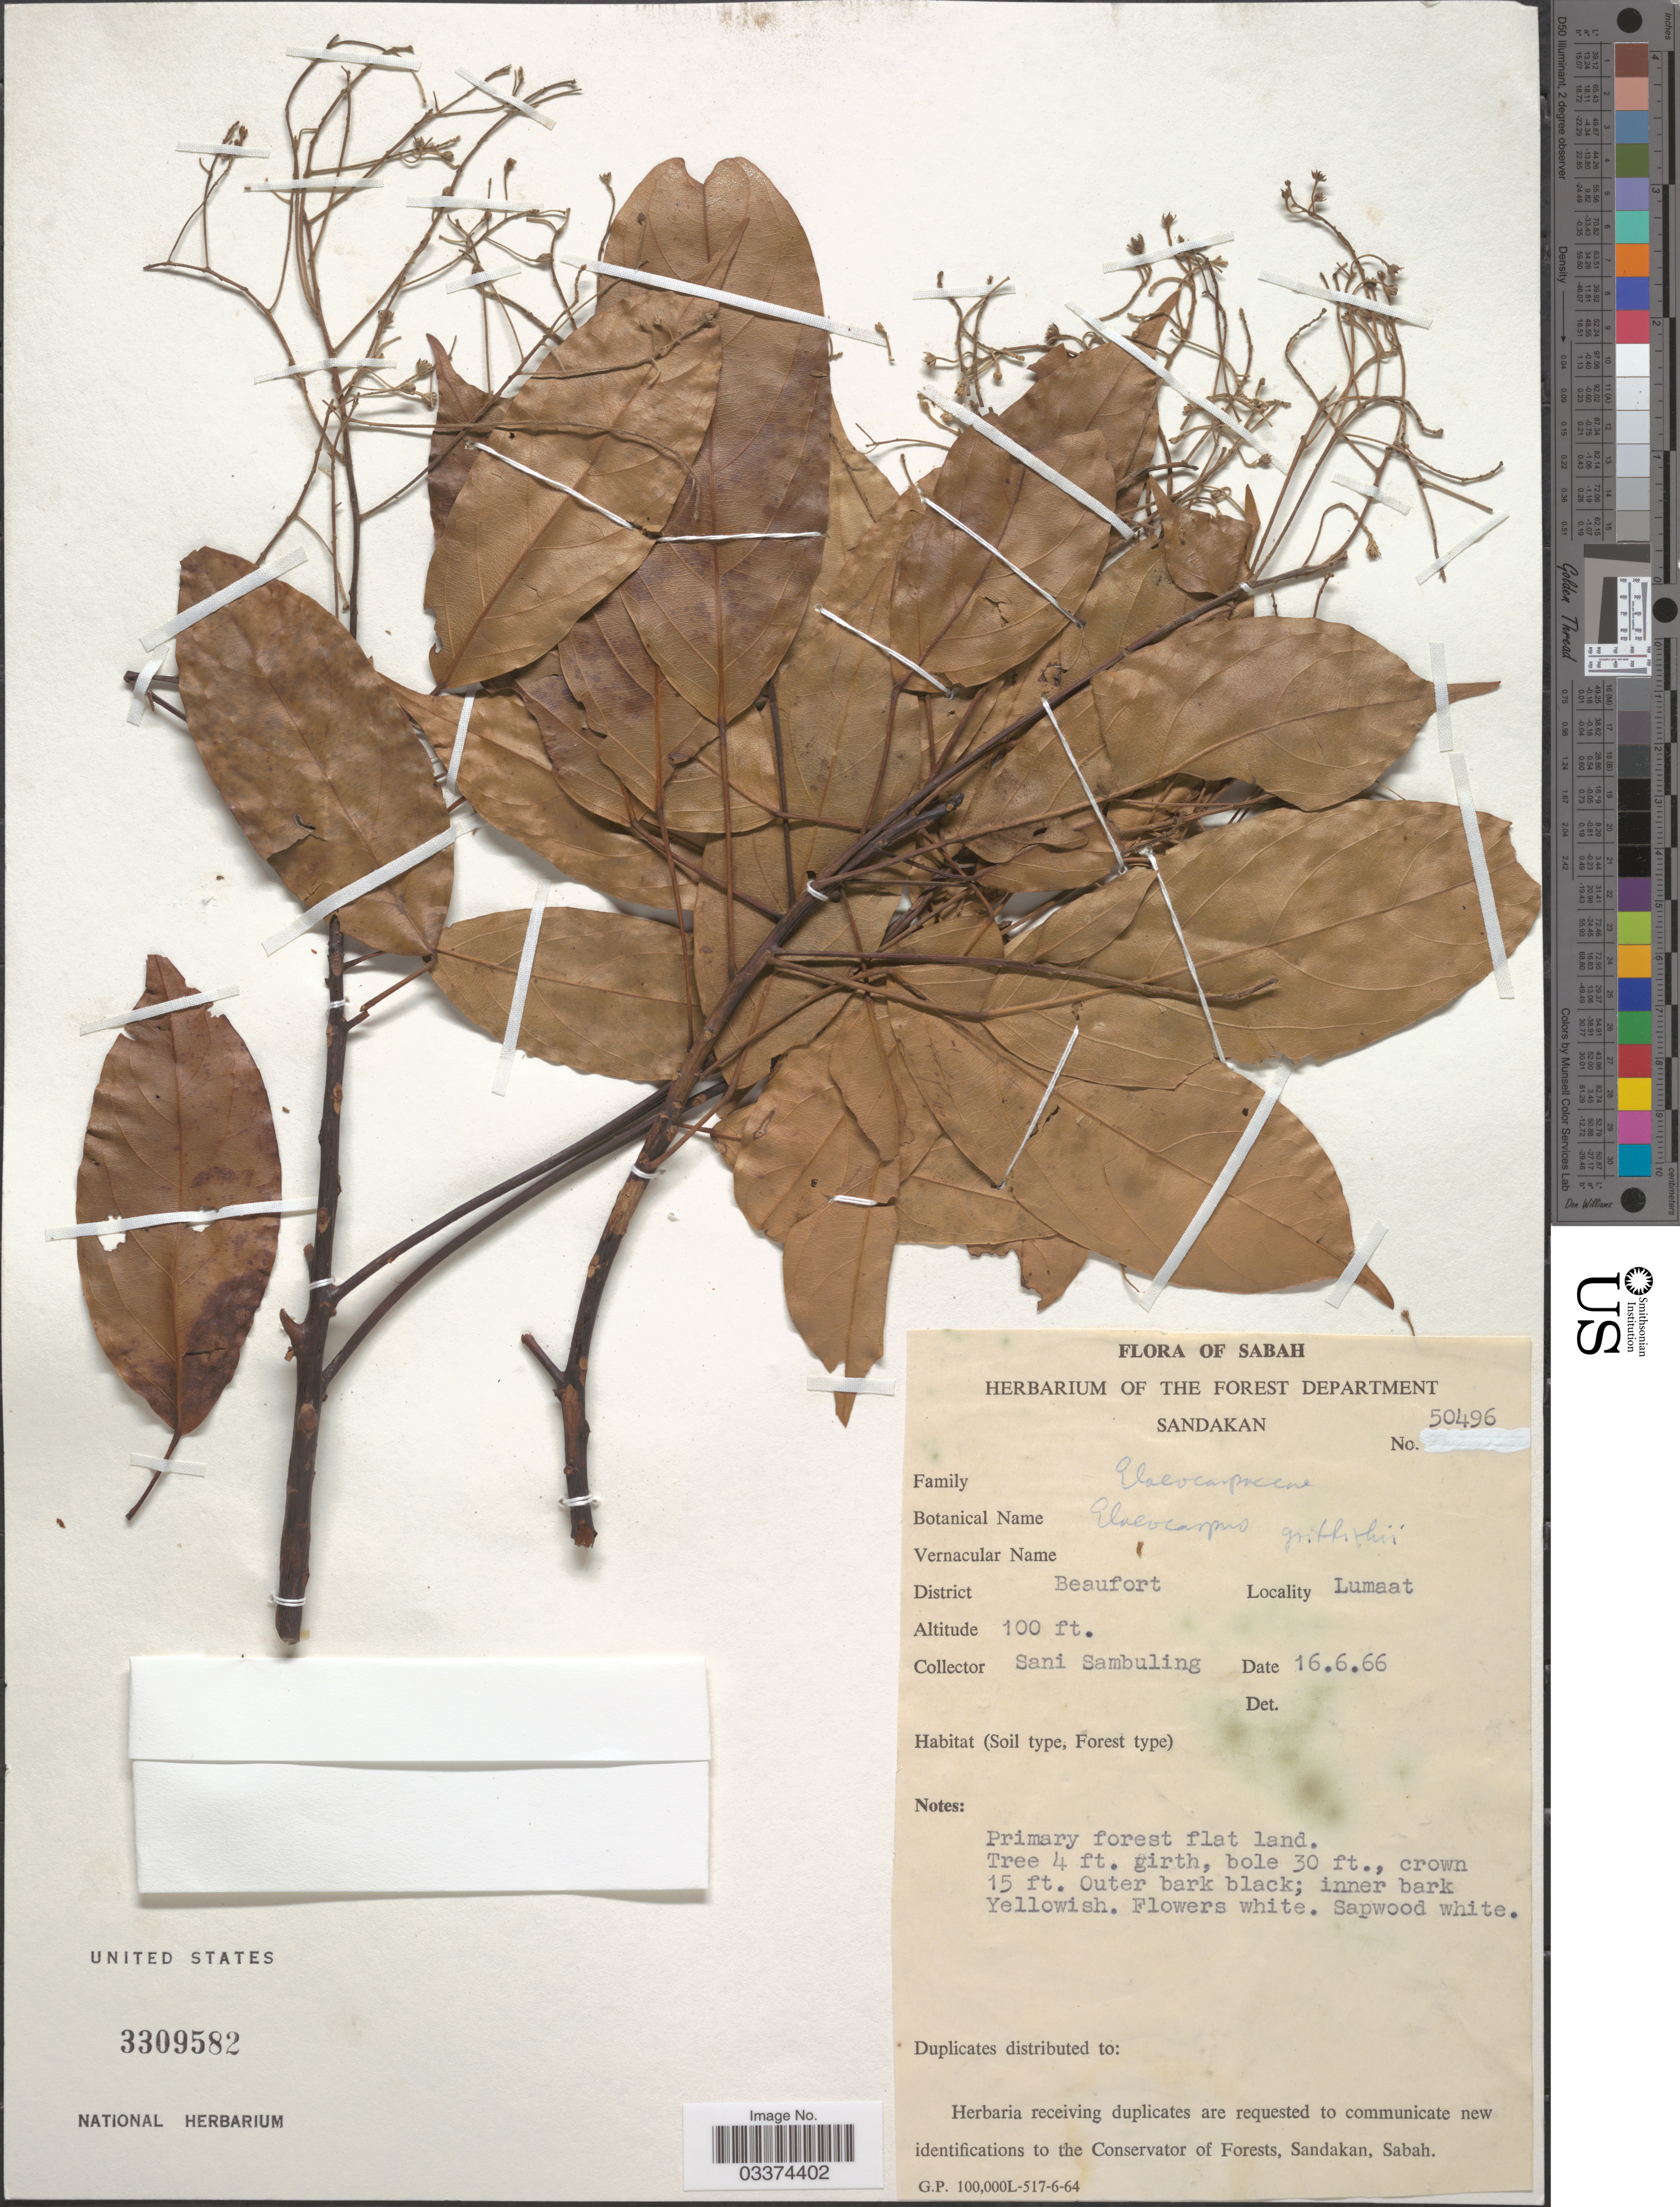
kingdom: Plantae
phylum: Tracheophyta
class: Magnoliopsida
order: Oxalidales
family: Elaeocarpaceae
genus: Elaeocarpus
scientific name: Elaeocarpus griffithii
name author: (Wight) A. Gray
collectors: S. Sambuling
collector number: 50496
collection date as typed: Transcribed d/m/y: 16/6/66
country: Malaysia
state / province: Sabah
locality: District Beaufort, Lumaat.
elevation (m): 30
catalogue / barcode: US 3309582